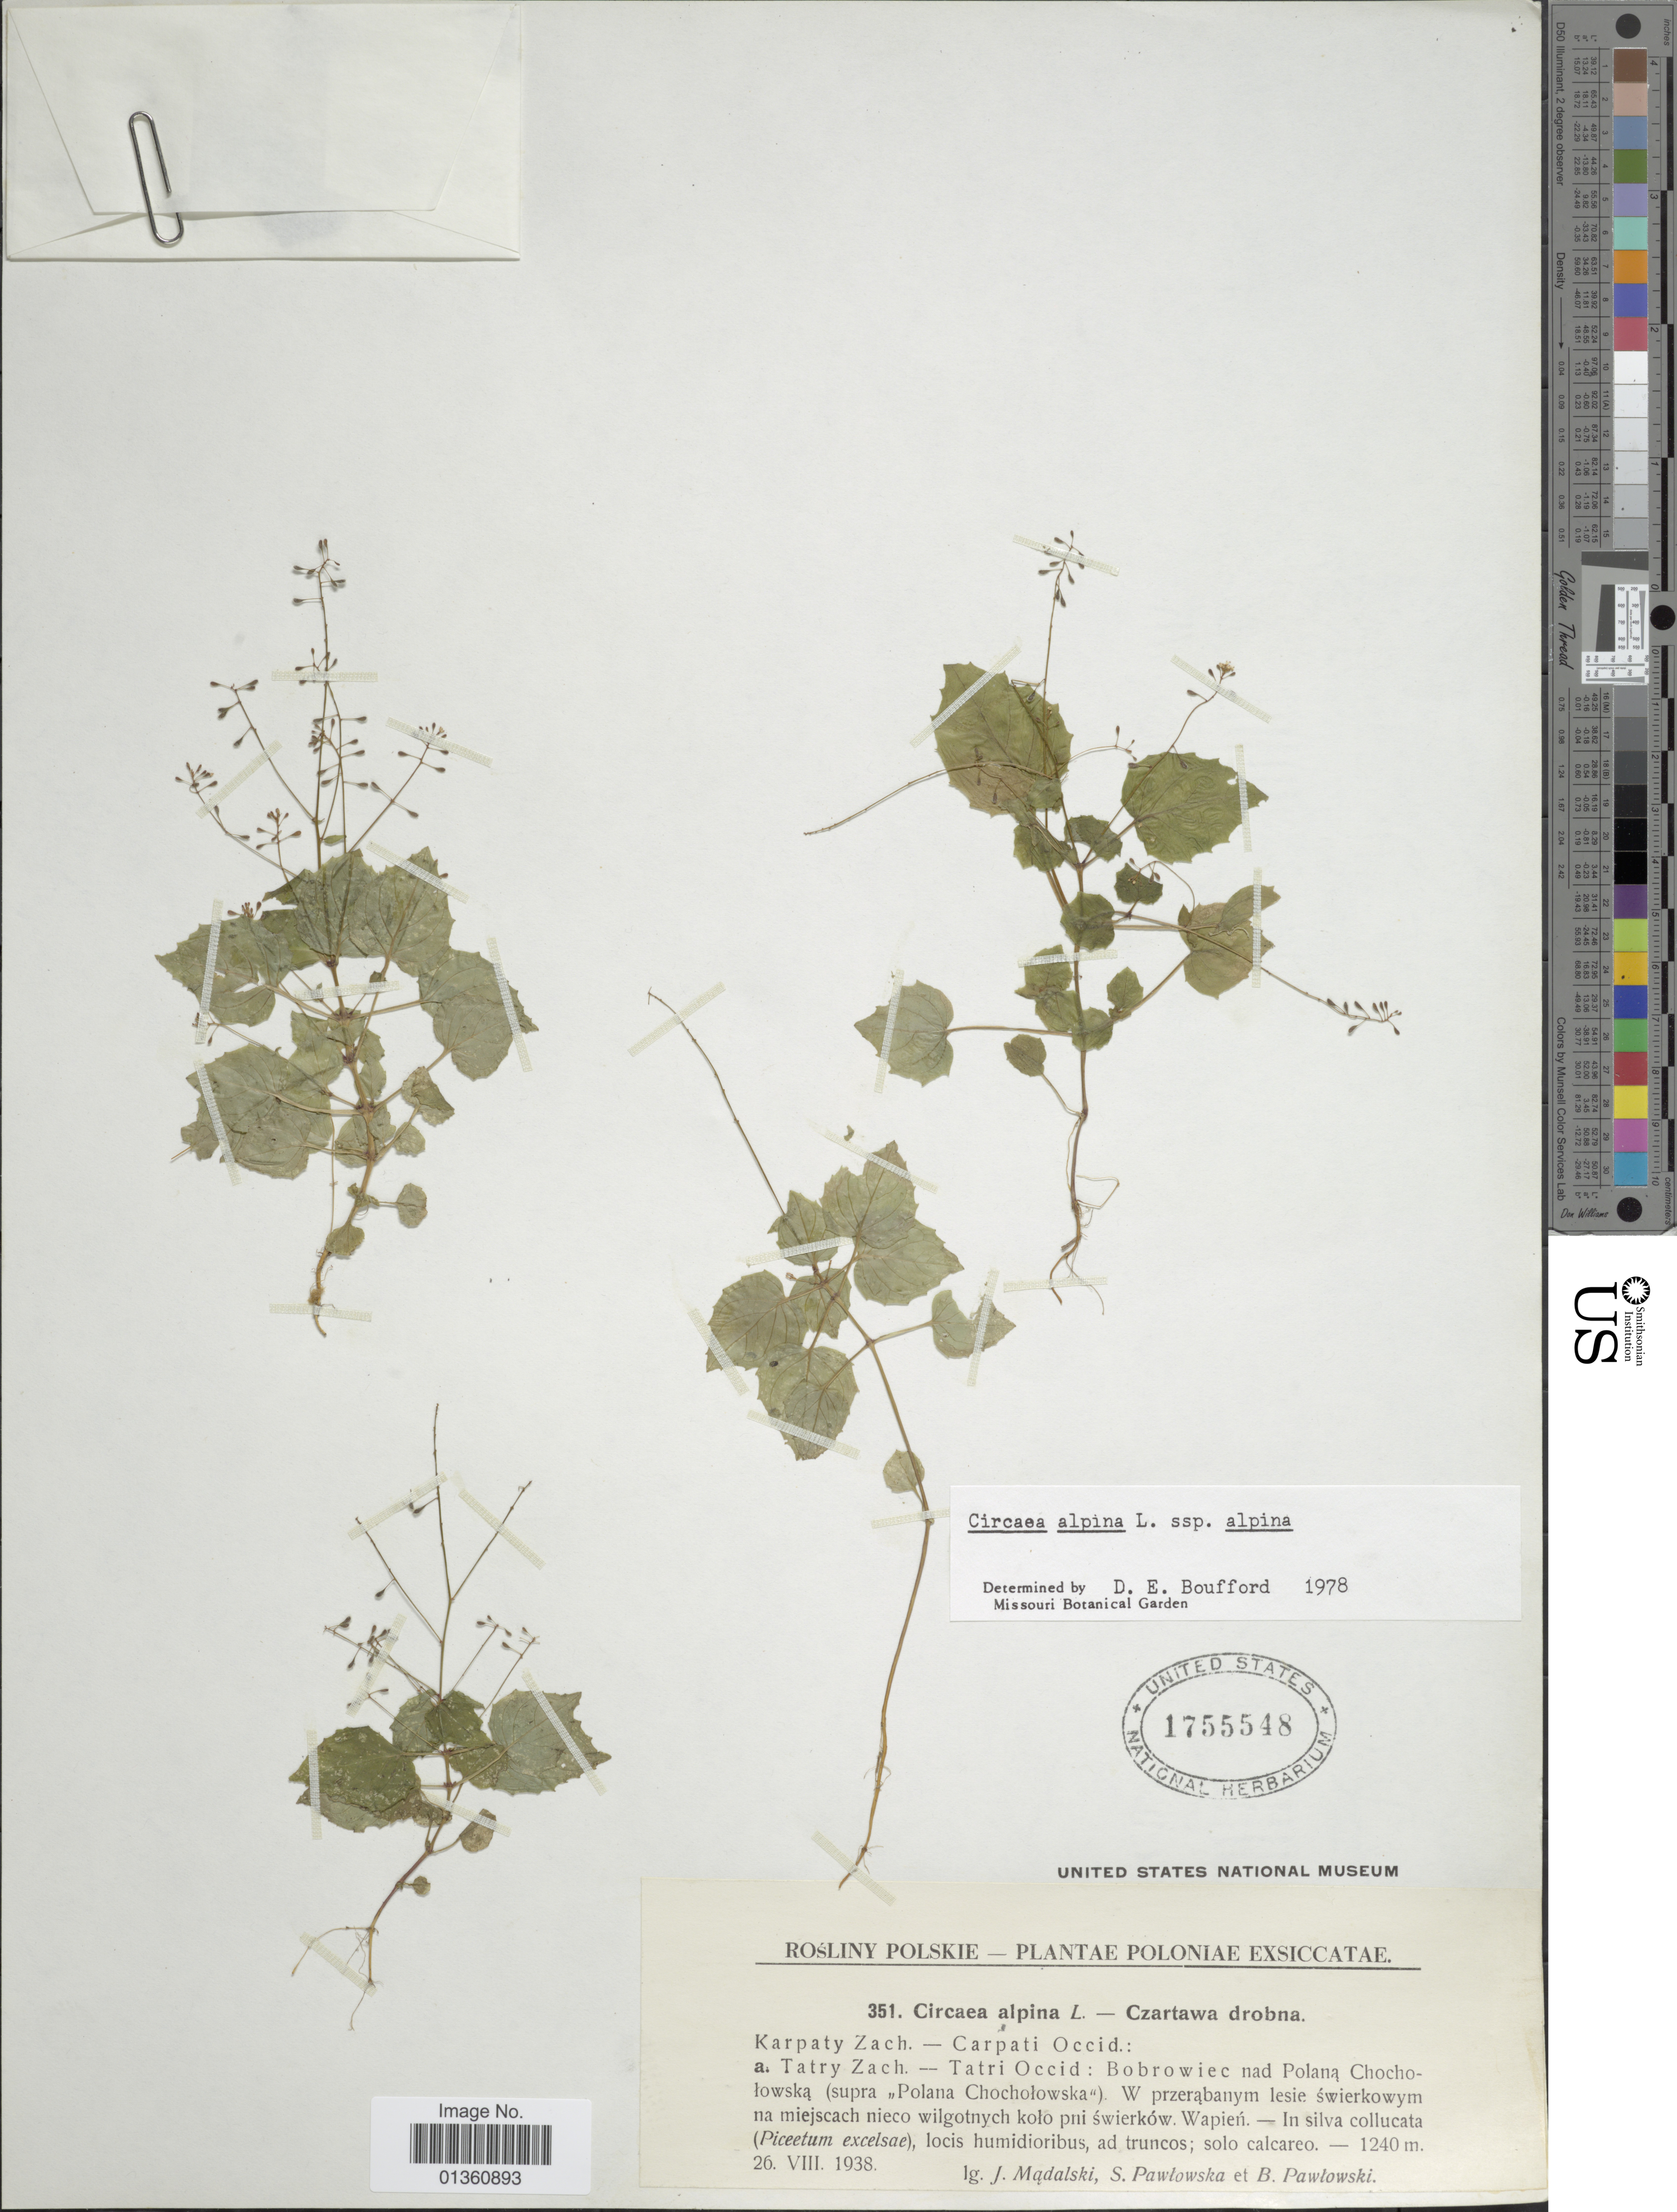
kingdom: Plantae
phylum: Tracheophyta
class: Magnoliopsida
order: Myrtales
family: Onagraceae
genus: Circaea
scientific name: Circaea alpina subsp. alpina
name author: L.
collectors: J. Madalski, S. Pawlowska & B. Pawlowski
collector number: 351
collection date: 1938-08-26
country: Poland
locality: Karpaty Zach. - Carpati Occid.: Tatry Zach. - Tatri Occid: Bobrowiec nad Polana Chocholowska (supra "Polana Chocholowska")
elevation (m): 1240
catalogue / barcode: US 1755548